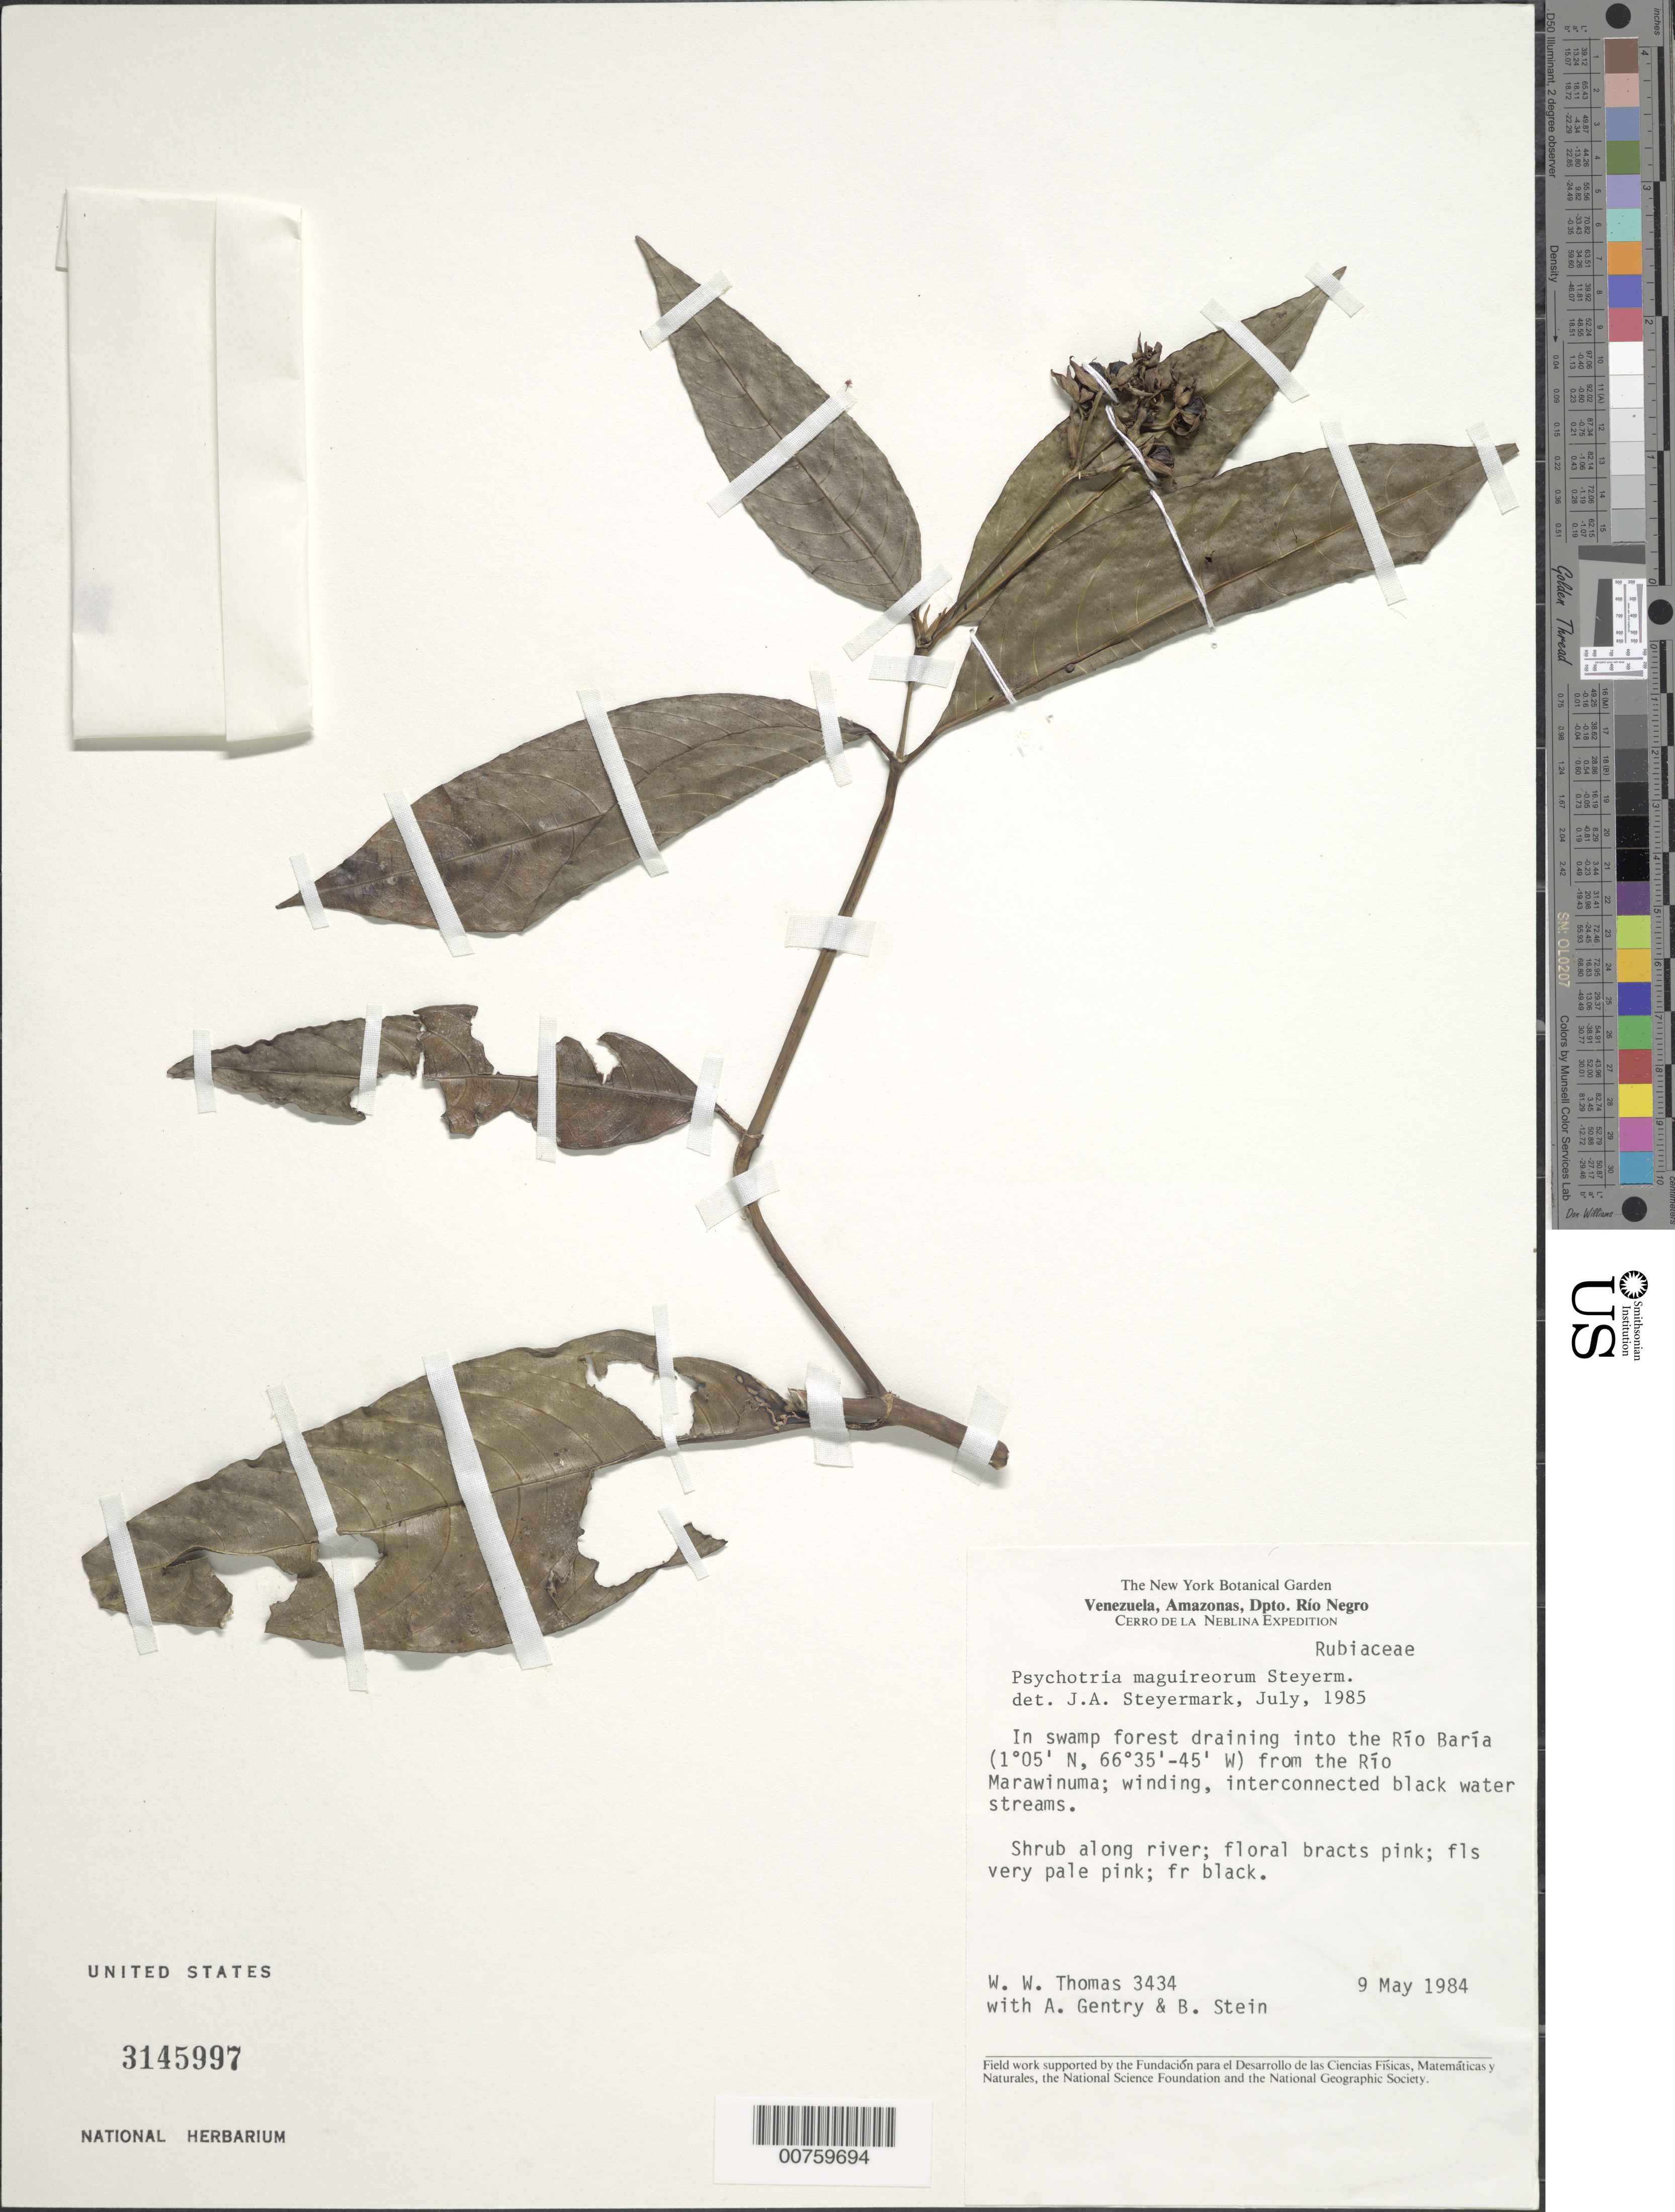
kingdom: Plantae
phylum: Tracheophyta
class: Magnoliopsida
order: Gentianales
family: Rubiaceae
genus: Psychotria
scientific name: Psychotria maguireorum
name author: Steyerm.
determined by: Steyermark, Julian A., (VEN)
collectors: W. W. Thomas, A. H. Gentry & B. A. Stein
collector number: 3434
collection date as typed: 9-May-84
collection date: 1984-05-09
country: Venezuela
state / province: Amazonas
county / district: Río Negro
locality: Cerro de La Neblina, swamp forest draining Rio Baria from the Rio Marawinuma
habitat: Swamp forest; winding, interconnected black water streams; along river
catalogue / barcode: US 3145997